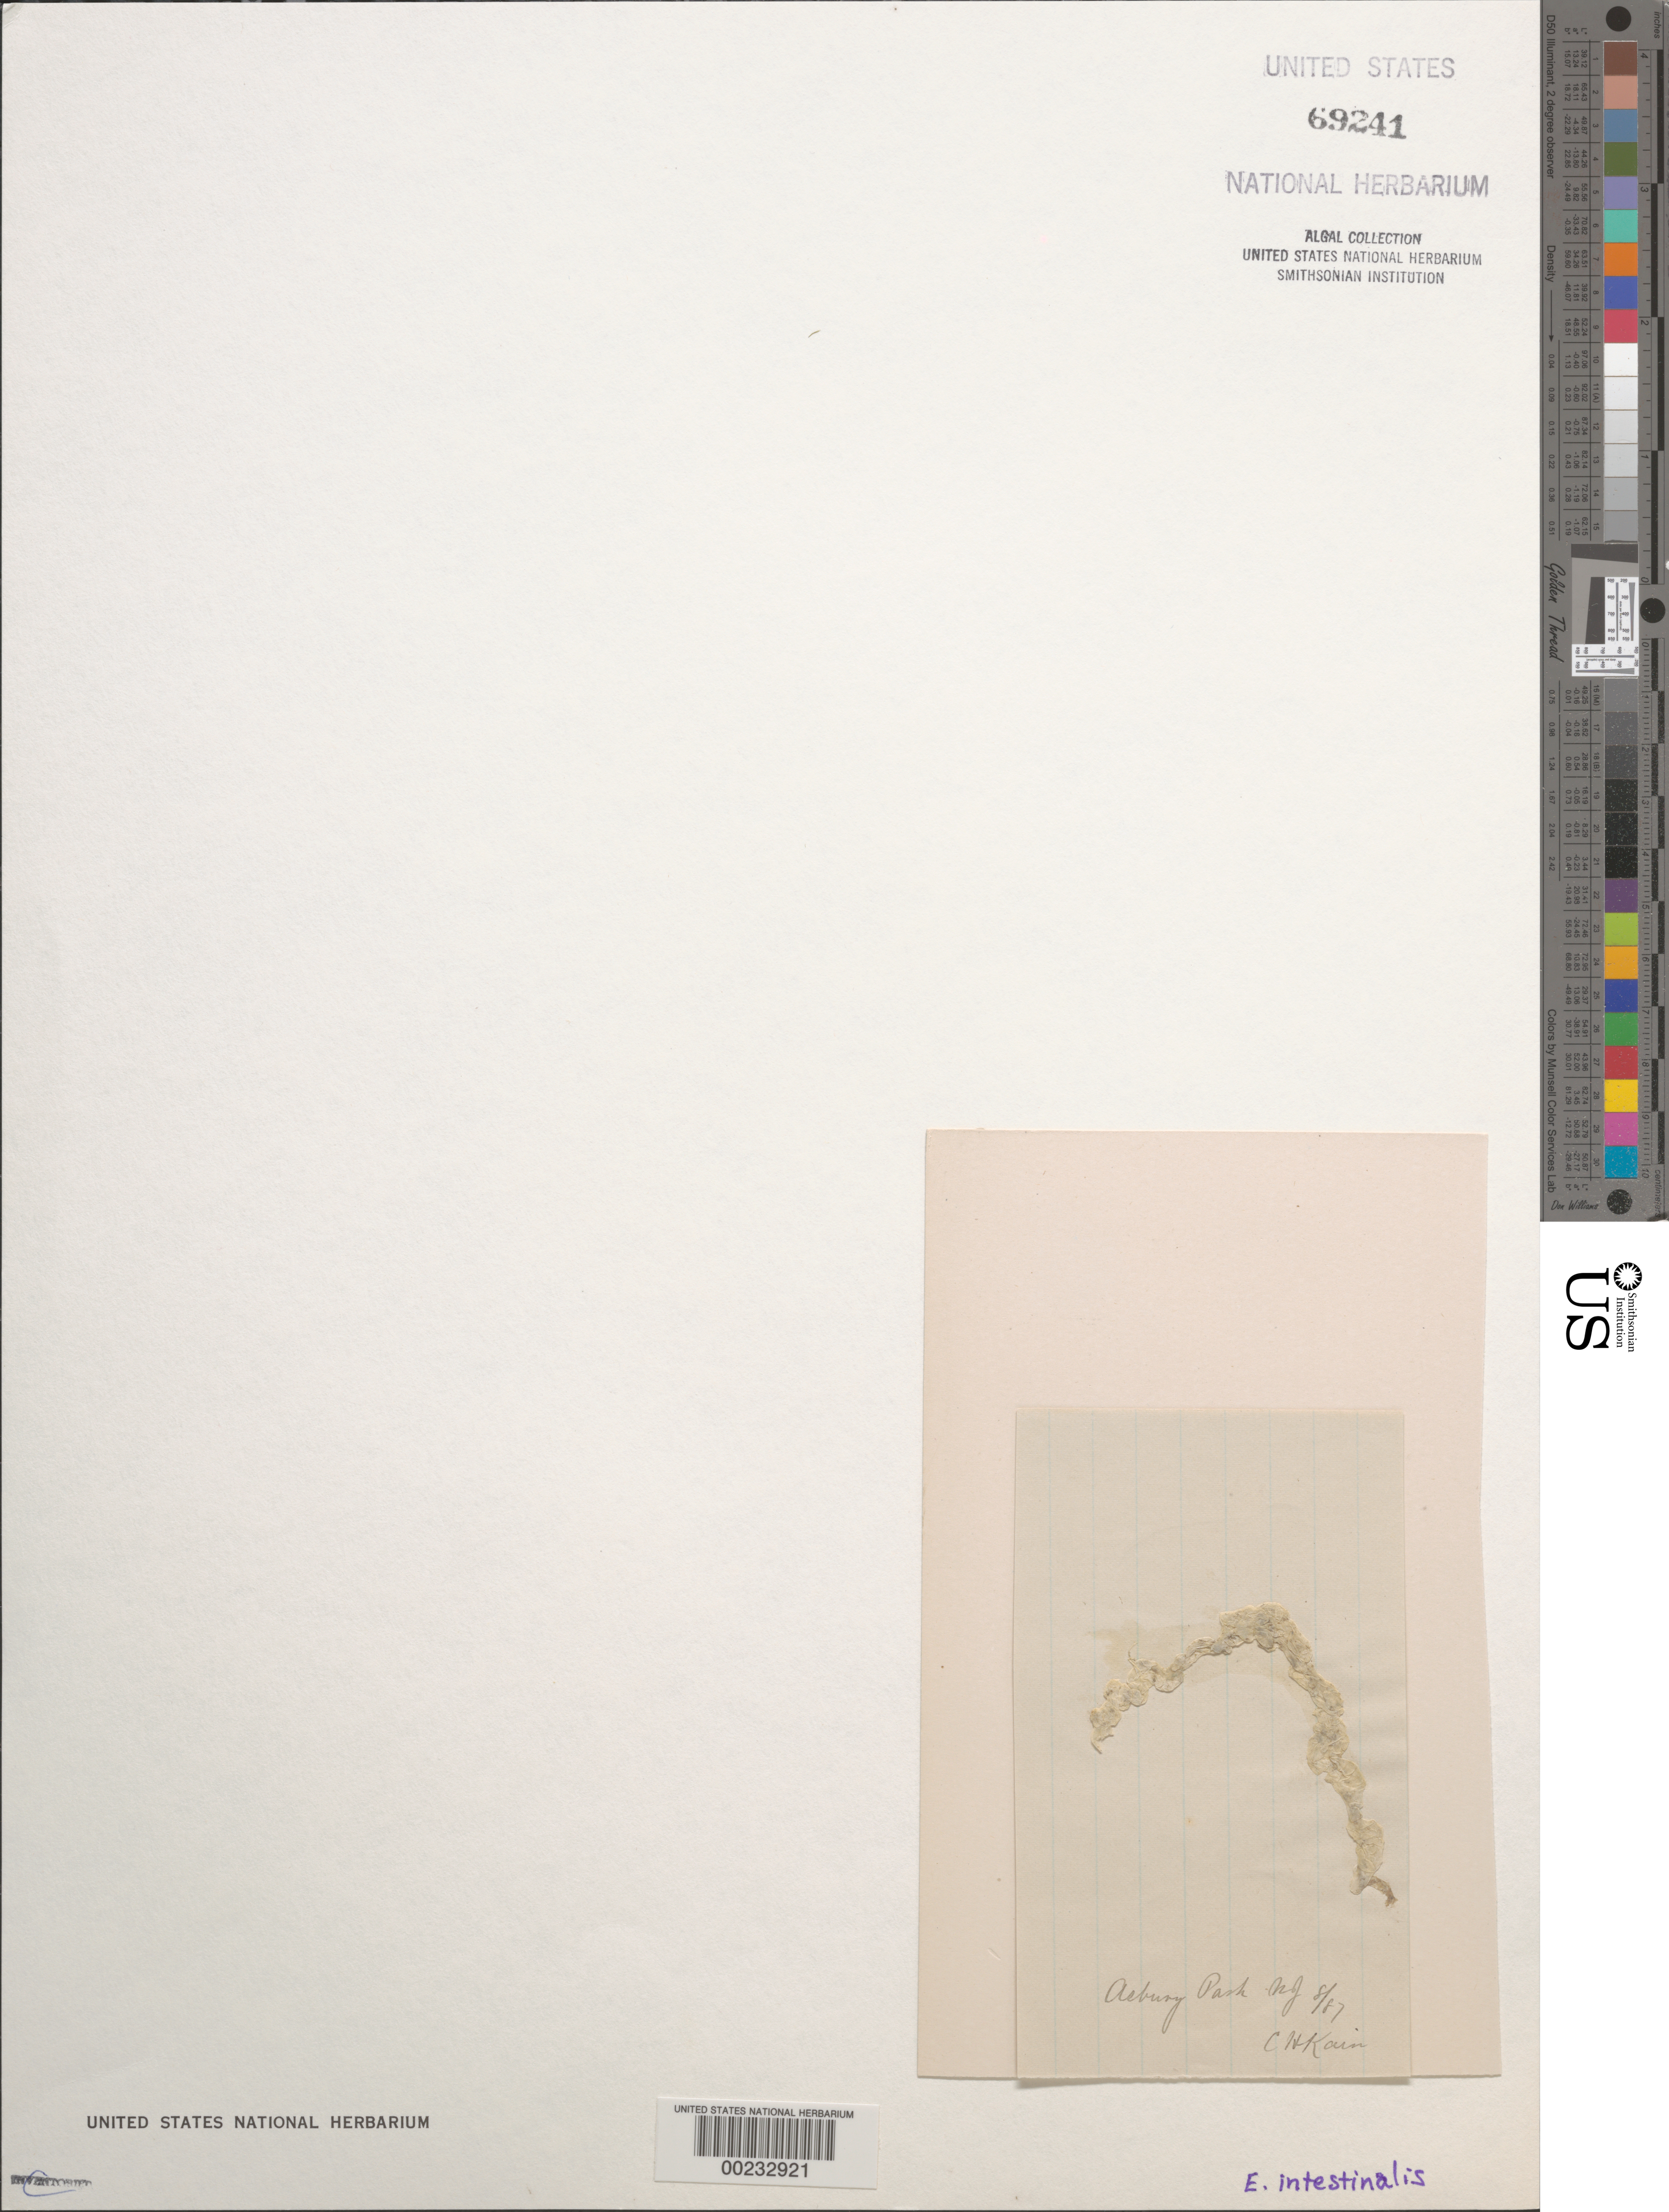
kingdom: Plantae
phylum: Chlorophyta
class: Ulvophyceae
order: Ulvales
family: Ulvaceae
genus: Ulva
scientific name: Ulva intestinalis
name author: L.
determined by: Algae name updating Project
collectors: C. Kain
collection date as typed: Aug 1887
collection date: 1887-08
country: United States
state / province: New Jersey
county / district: Monmouth County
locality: Asbury Park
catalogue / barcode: US 69241